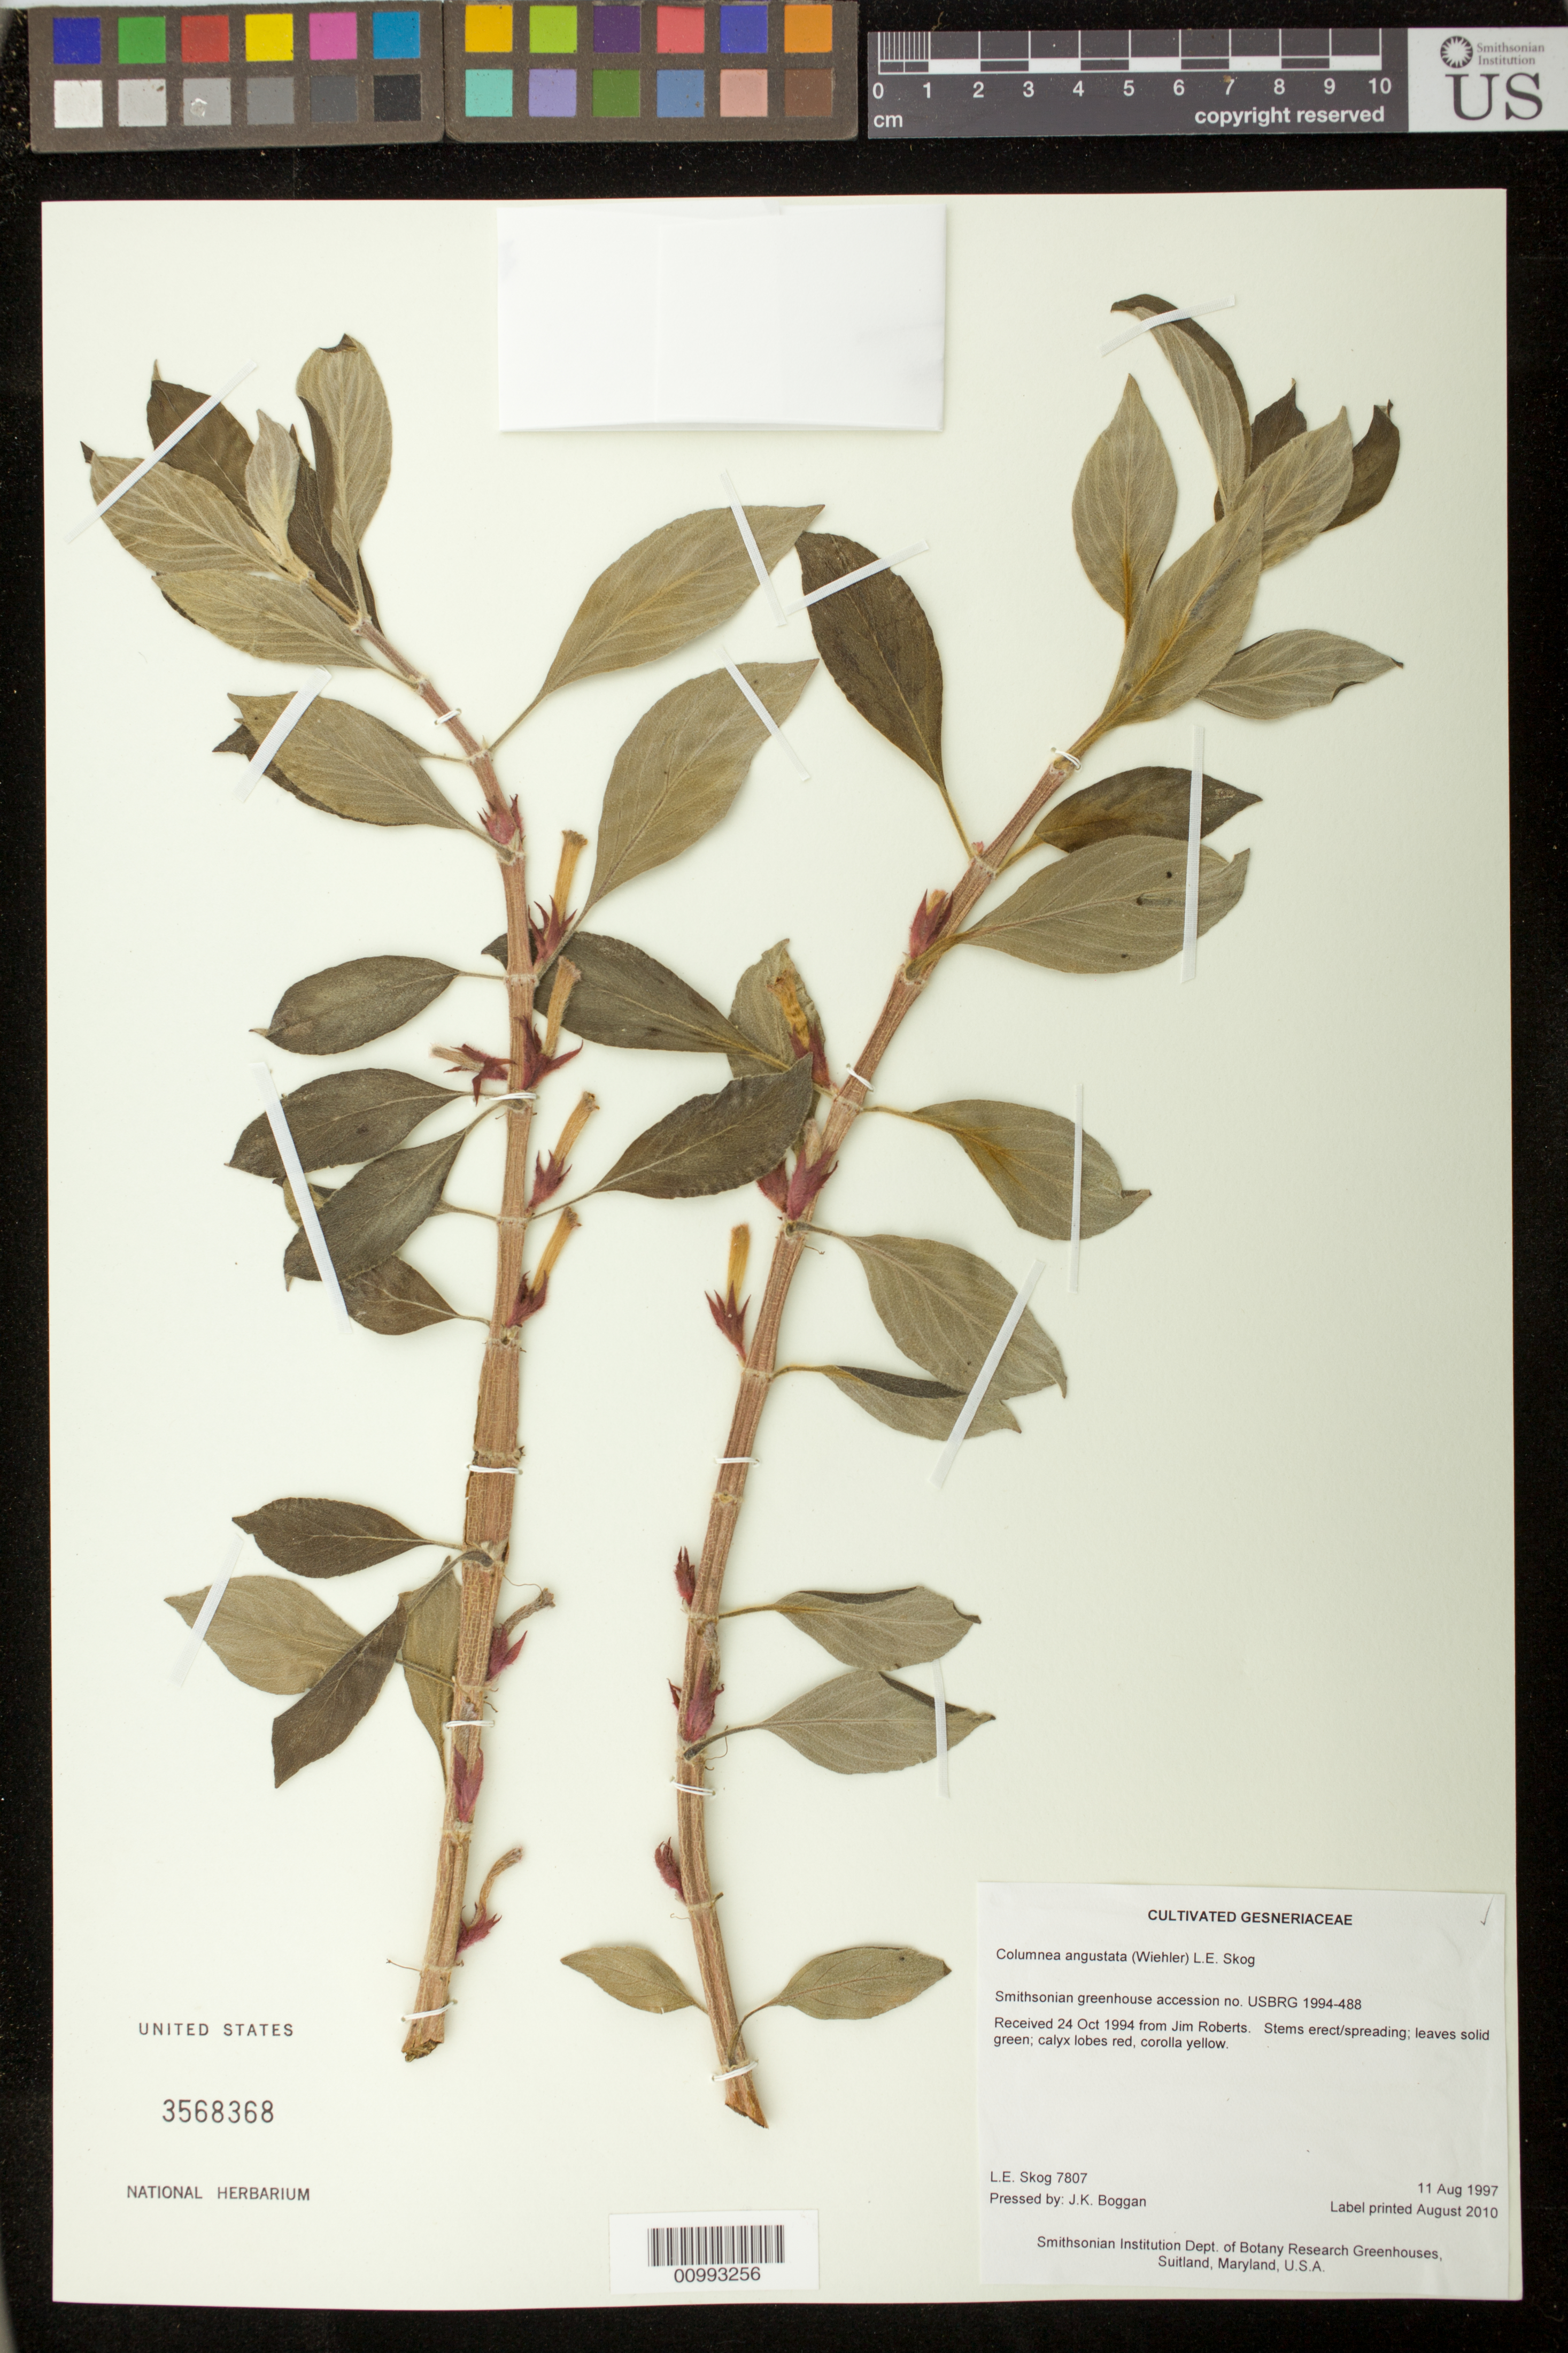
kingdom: Plantae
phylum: Tracheophyta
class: Magnoliopsida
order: Lamiales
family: Gesneriaceae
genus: Columnea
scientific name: Columnea angustata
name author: (Wiehler) L.E. Skog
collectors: L. E. Skog & J. K. Boggan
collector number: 7807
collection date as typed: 11 Aug 1997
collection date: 1997-08-11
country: United States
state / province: Maryland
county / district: Prince George's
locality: Smithsonian Institution Dept. of Botany Research Greenhouses, Suitland, Maryland, U.S.A.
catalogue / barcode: US 3568368